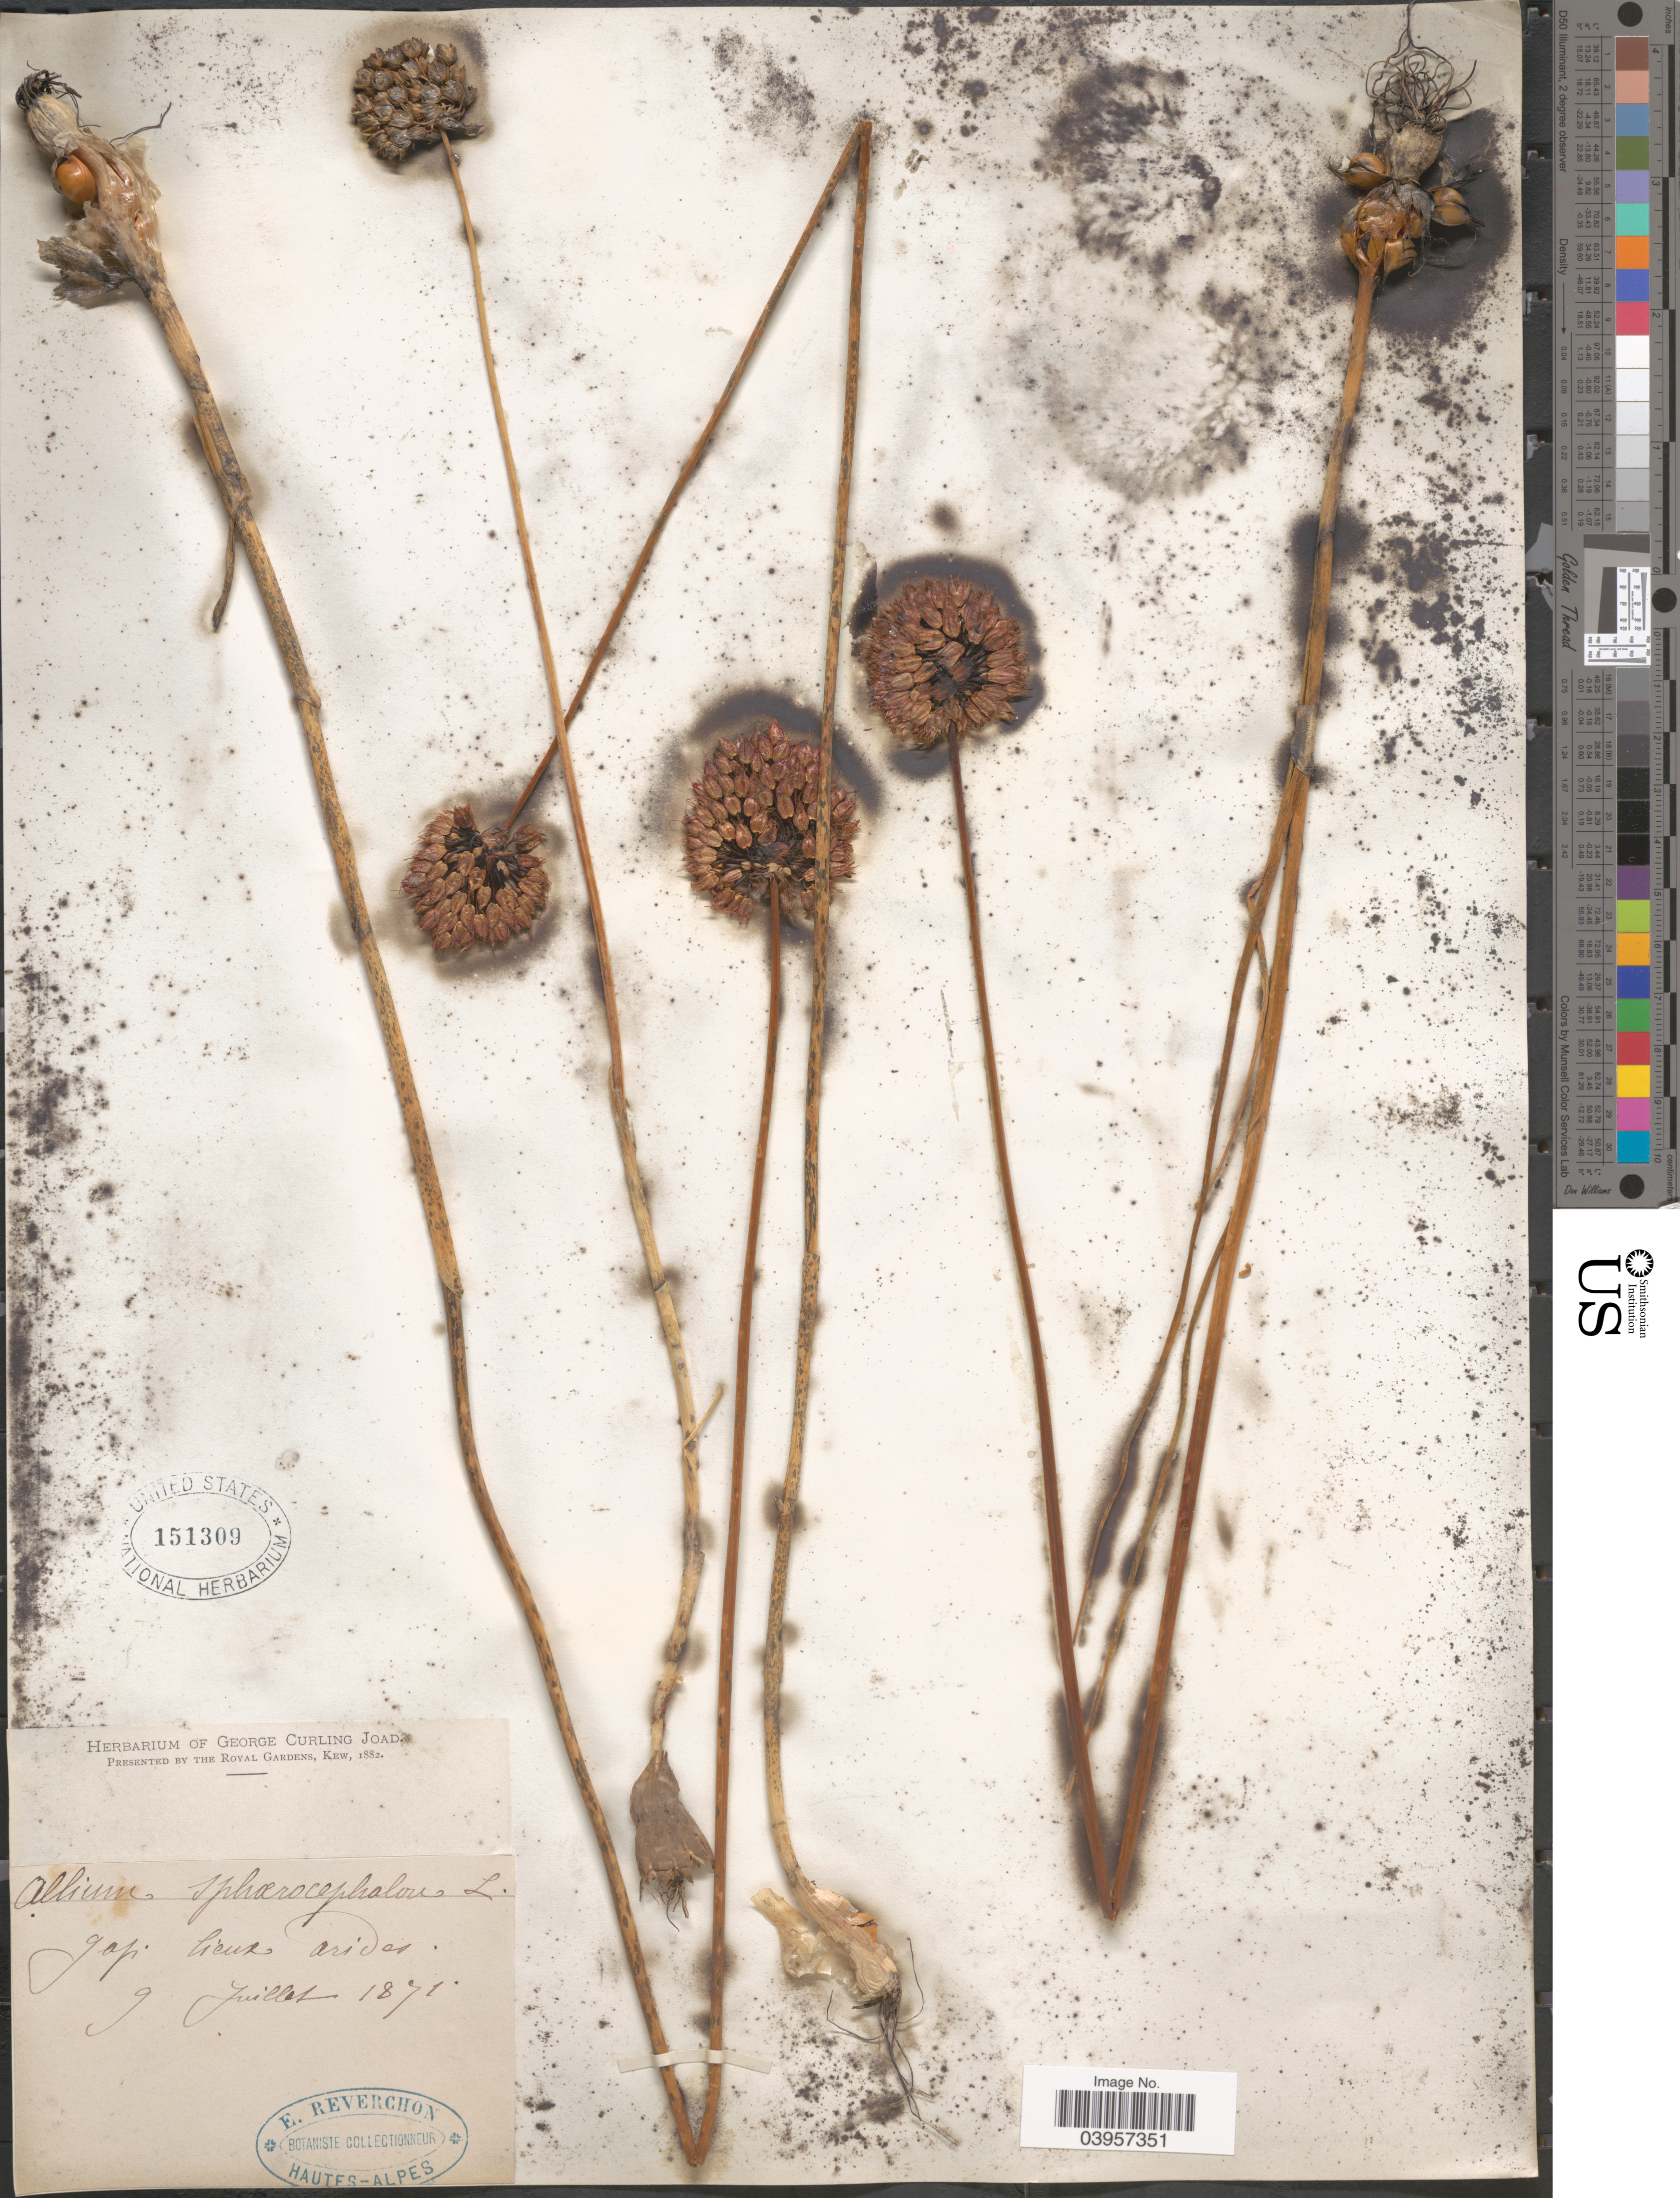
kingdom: Plantae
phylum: Tracheophyta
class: Liliopsida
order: Asparagales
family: Amaryllidaceae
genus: Allium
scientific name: Allium sphaerocephalum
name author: L.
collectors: E. Reverchon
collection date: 1871-07-09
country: France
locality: Gap. lieux arides.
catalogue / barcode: US 151309